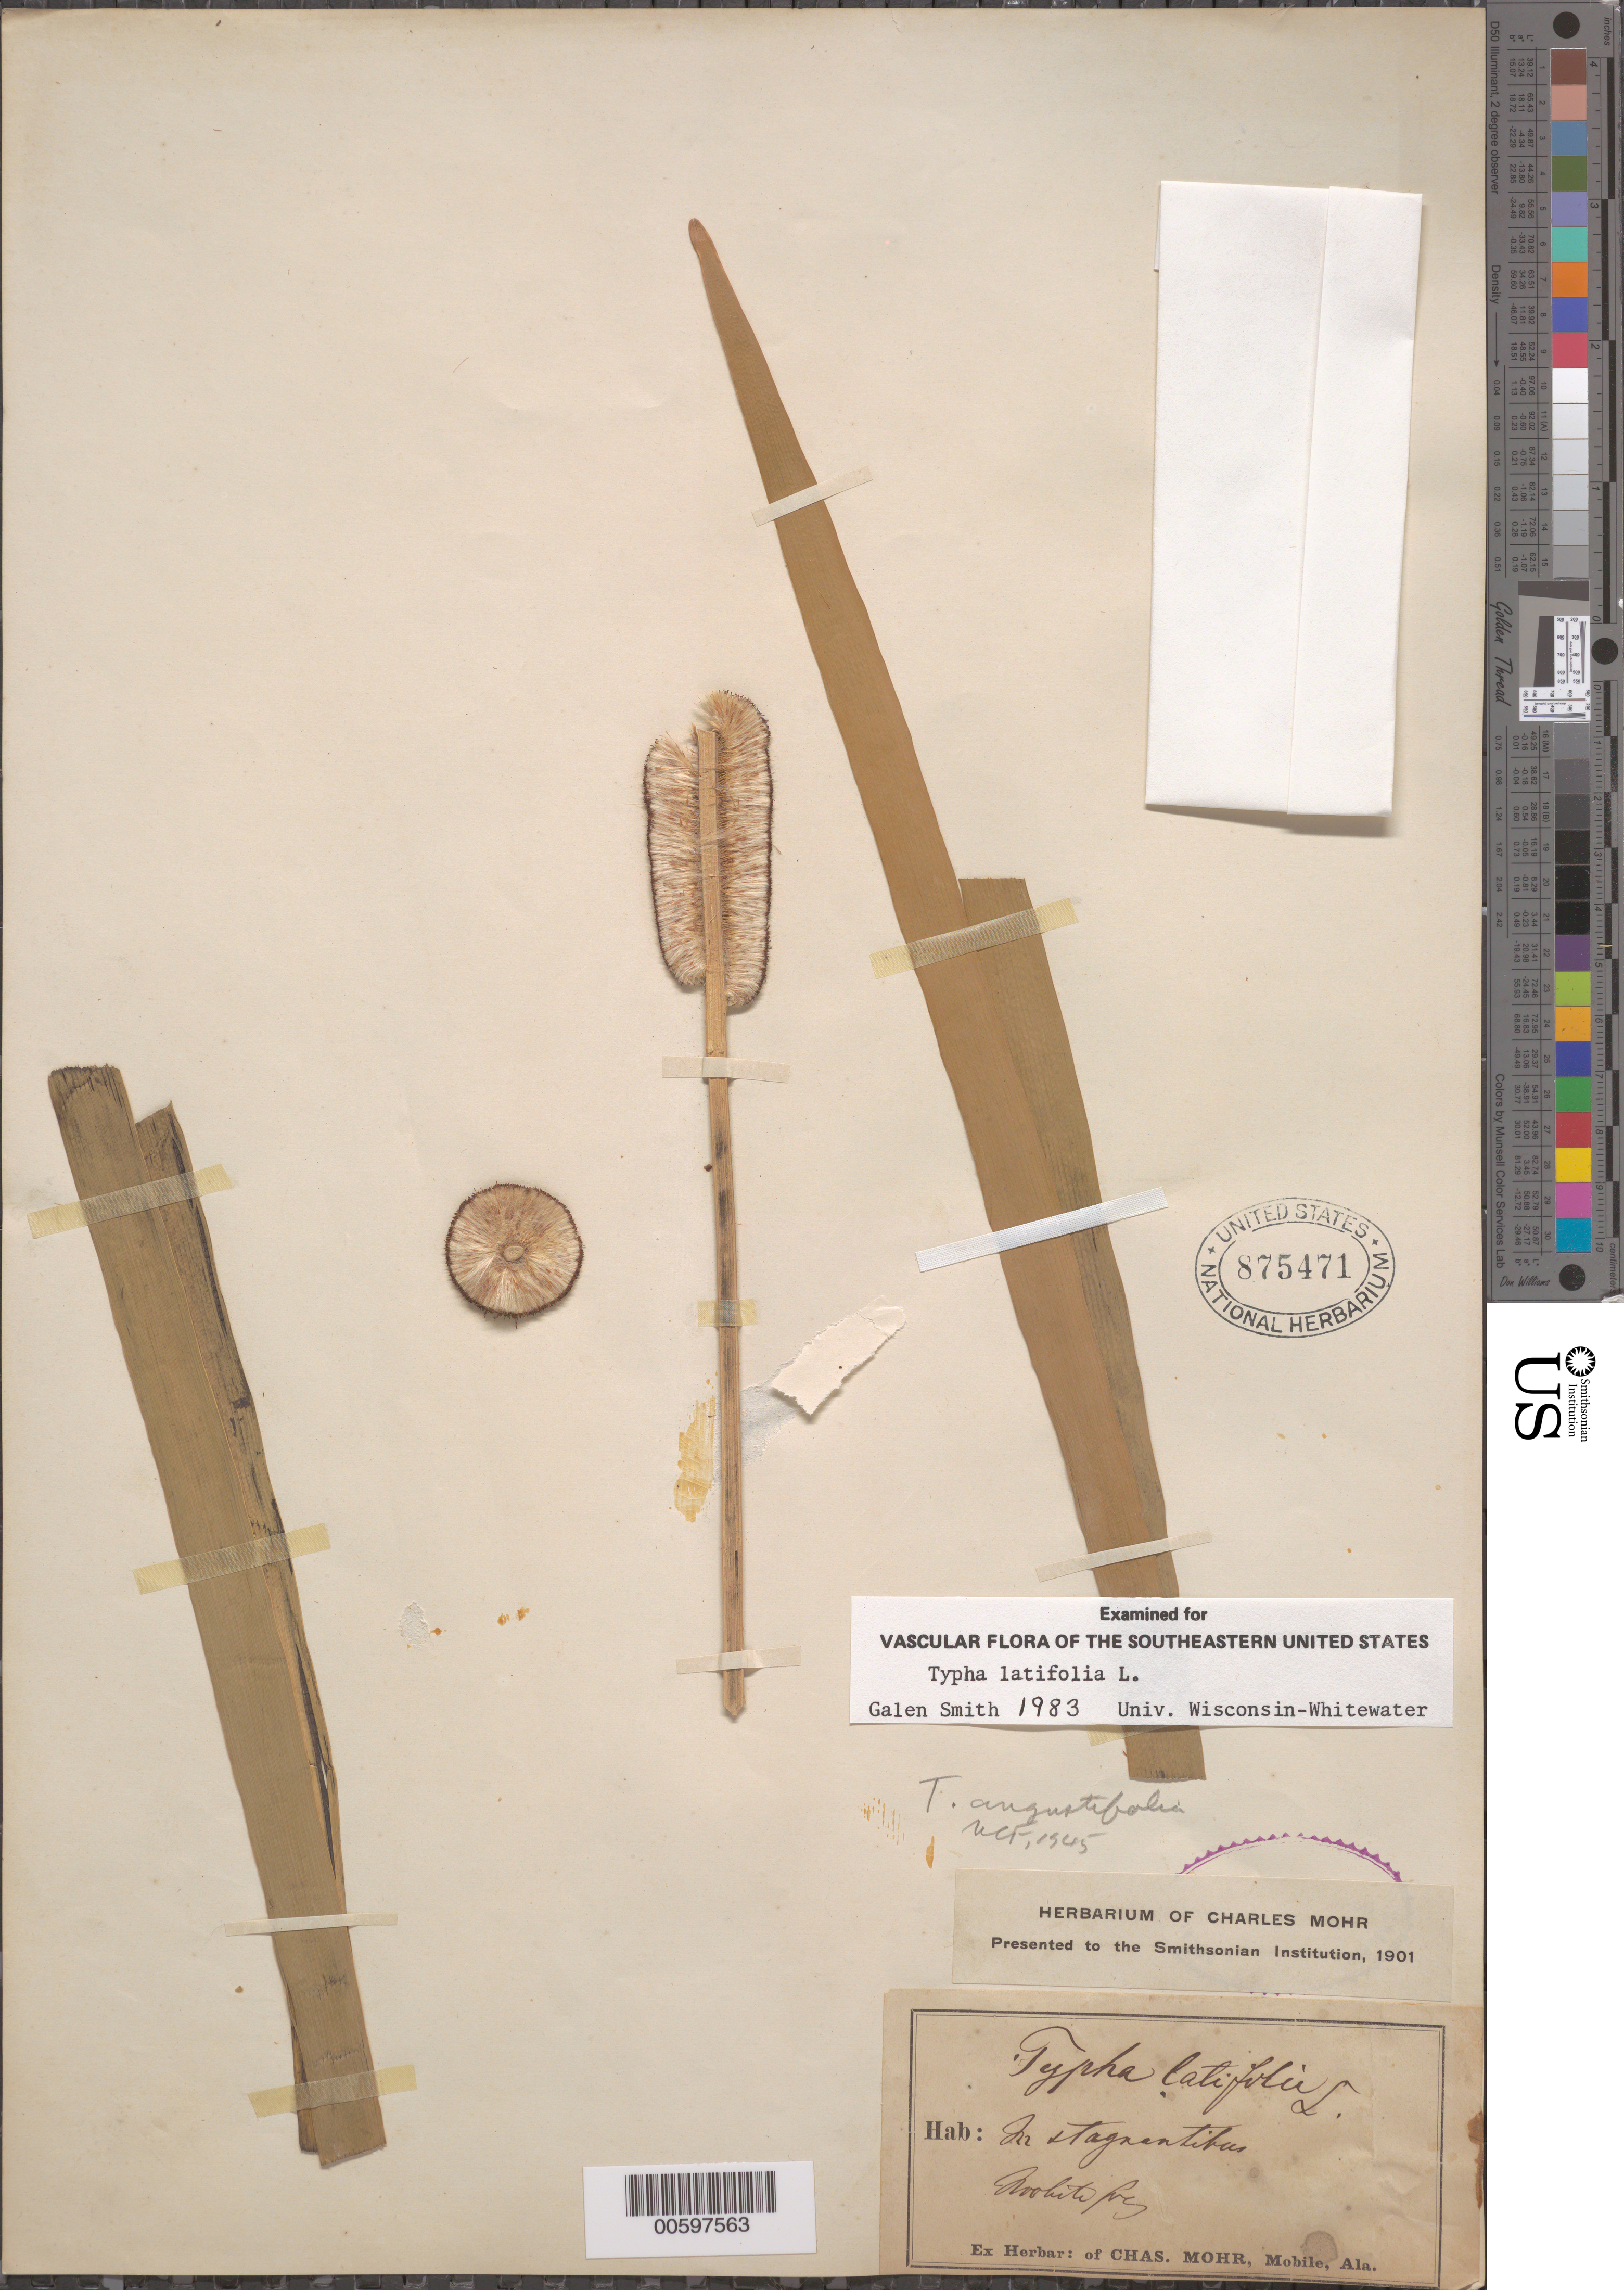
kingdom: Plantae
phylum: Tracheophyta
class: Liliopsida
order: Poales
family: Typhaceae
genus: Typha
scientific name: Typha latifolia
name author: L.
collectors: C. T. Mohr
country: United States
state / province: Alabama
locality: White Parkway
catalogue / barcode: US 875471